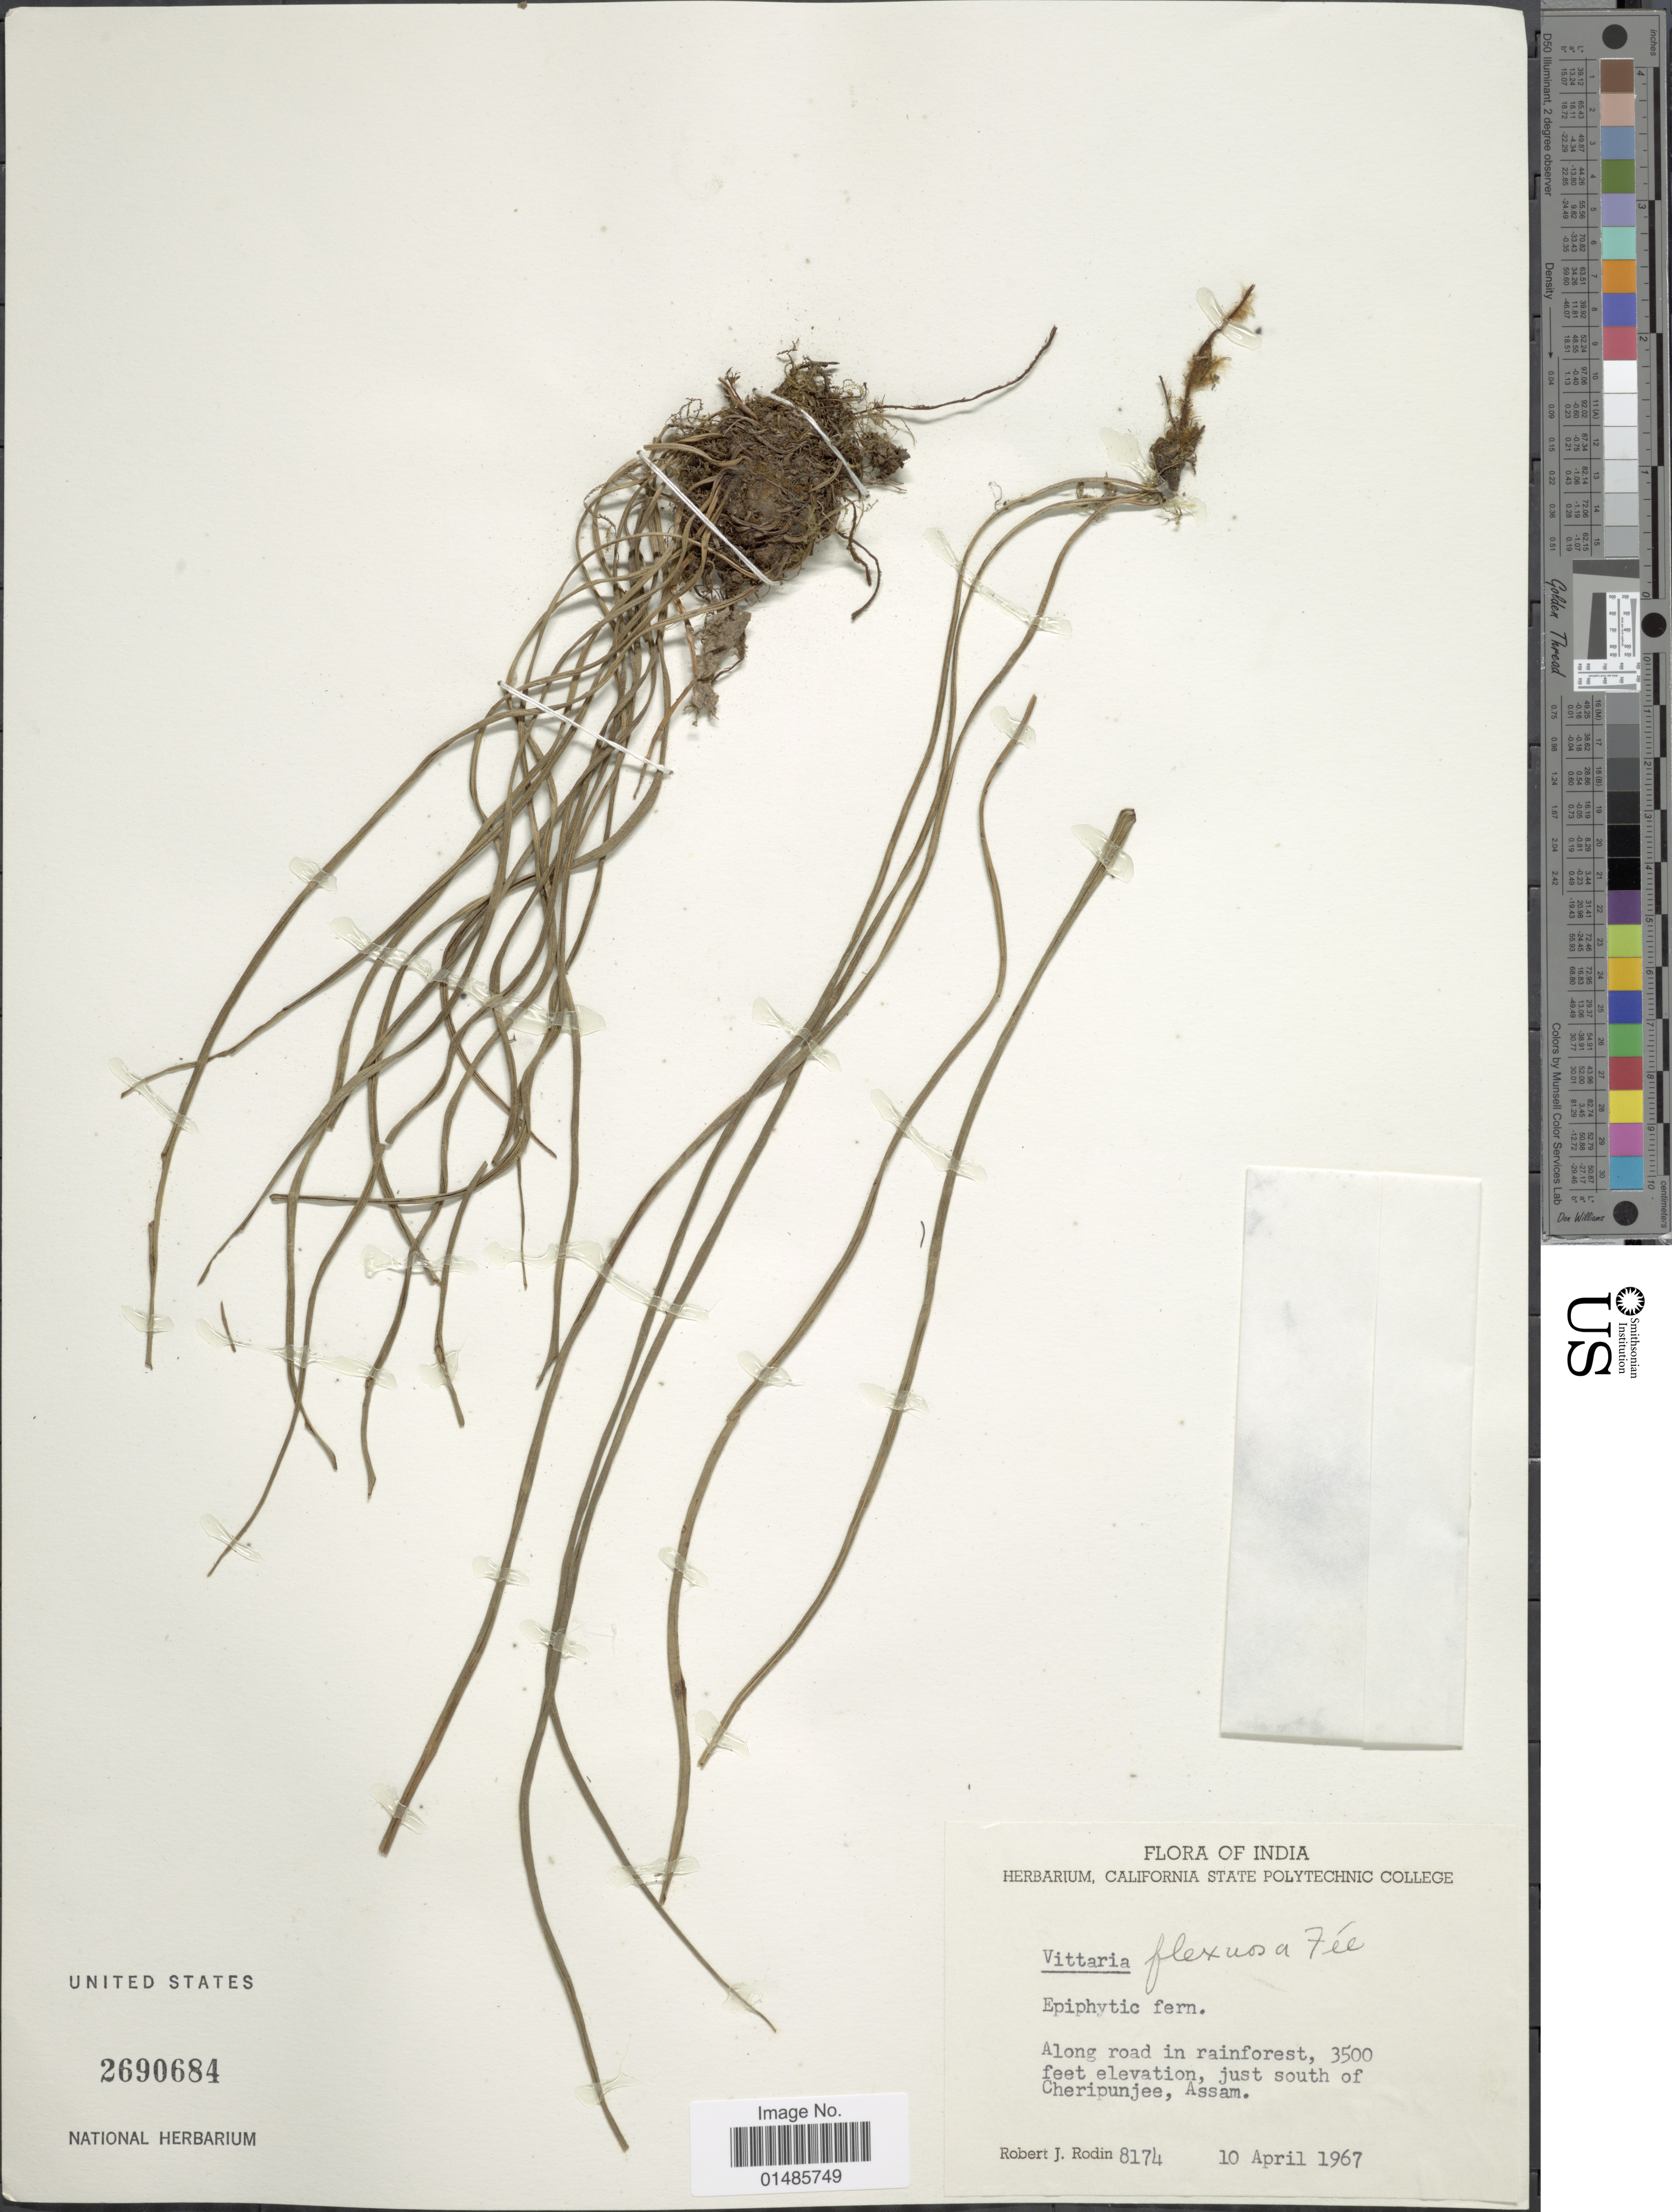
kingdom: Plantae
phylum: Tracheophyta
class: Polypodiopsida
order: Polypodiales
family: Pteridaceae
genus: Haplopteris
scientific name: Haplopteris flexuosa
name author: (Fée) E.H. Crane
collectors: R. J. Rodin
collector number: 8174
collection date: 1967-04-10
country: India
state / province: Assam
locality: Along road in rainforest, just south of Cheripunjee.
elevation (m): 1067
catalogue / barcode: US 2690684